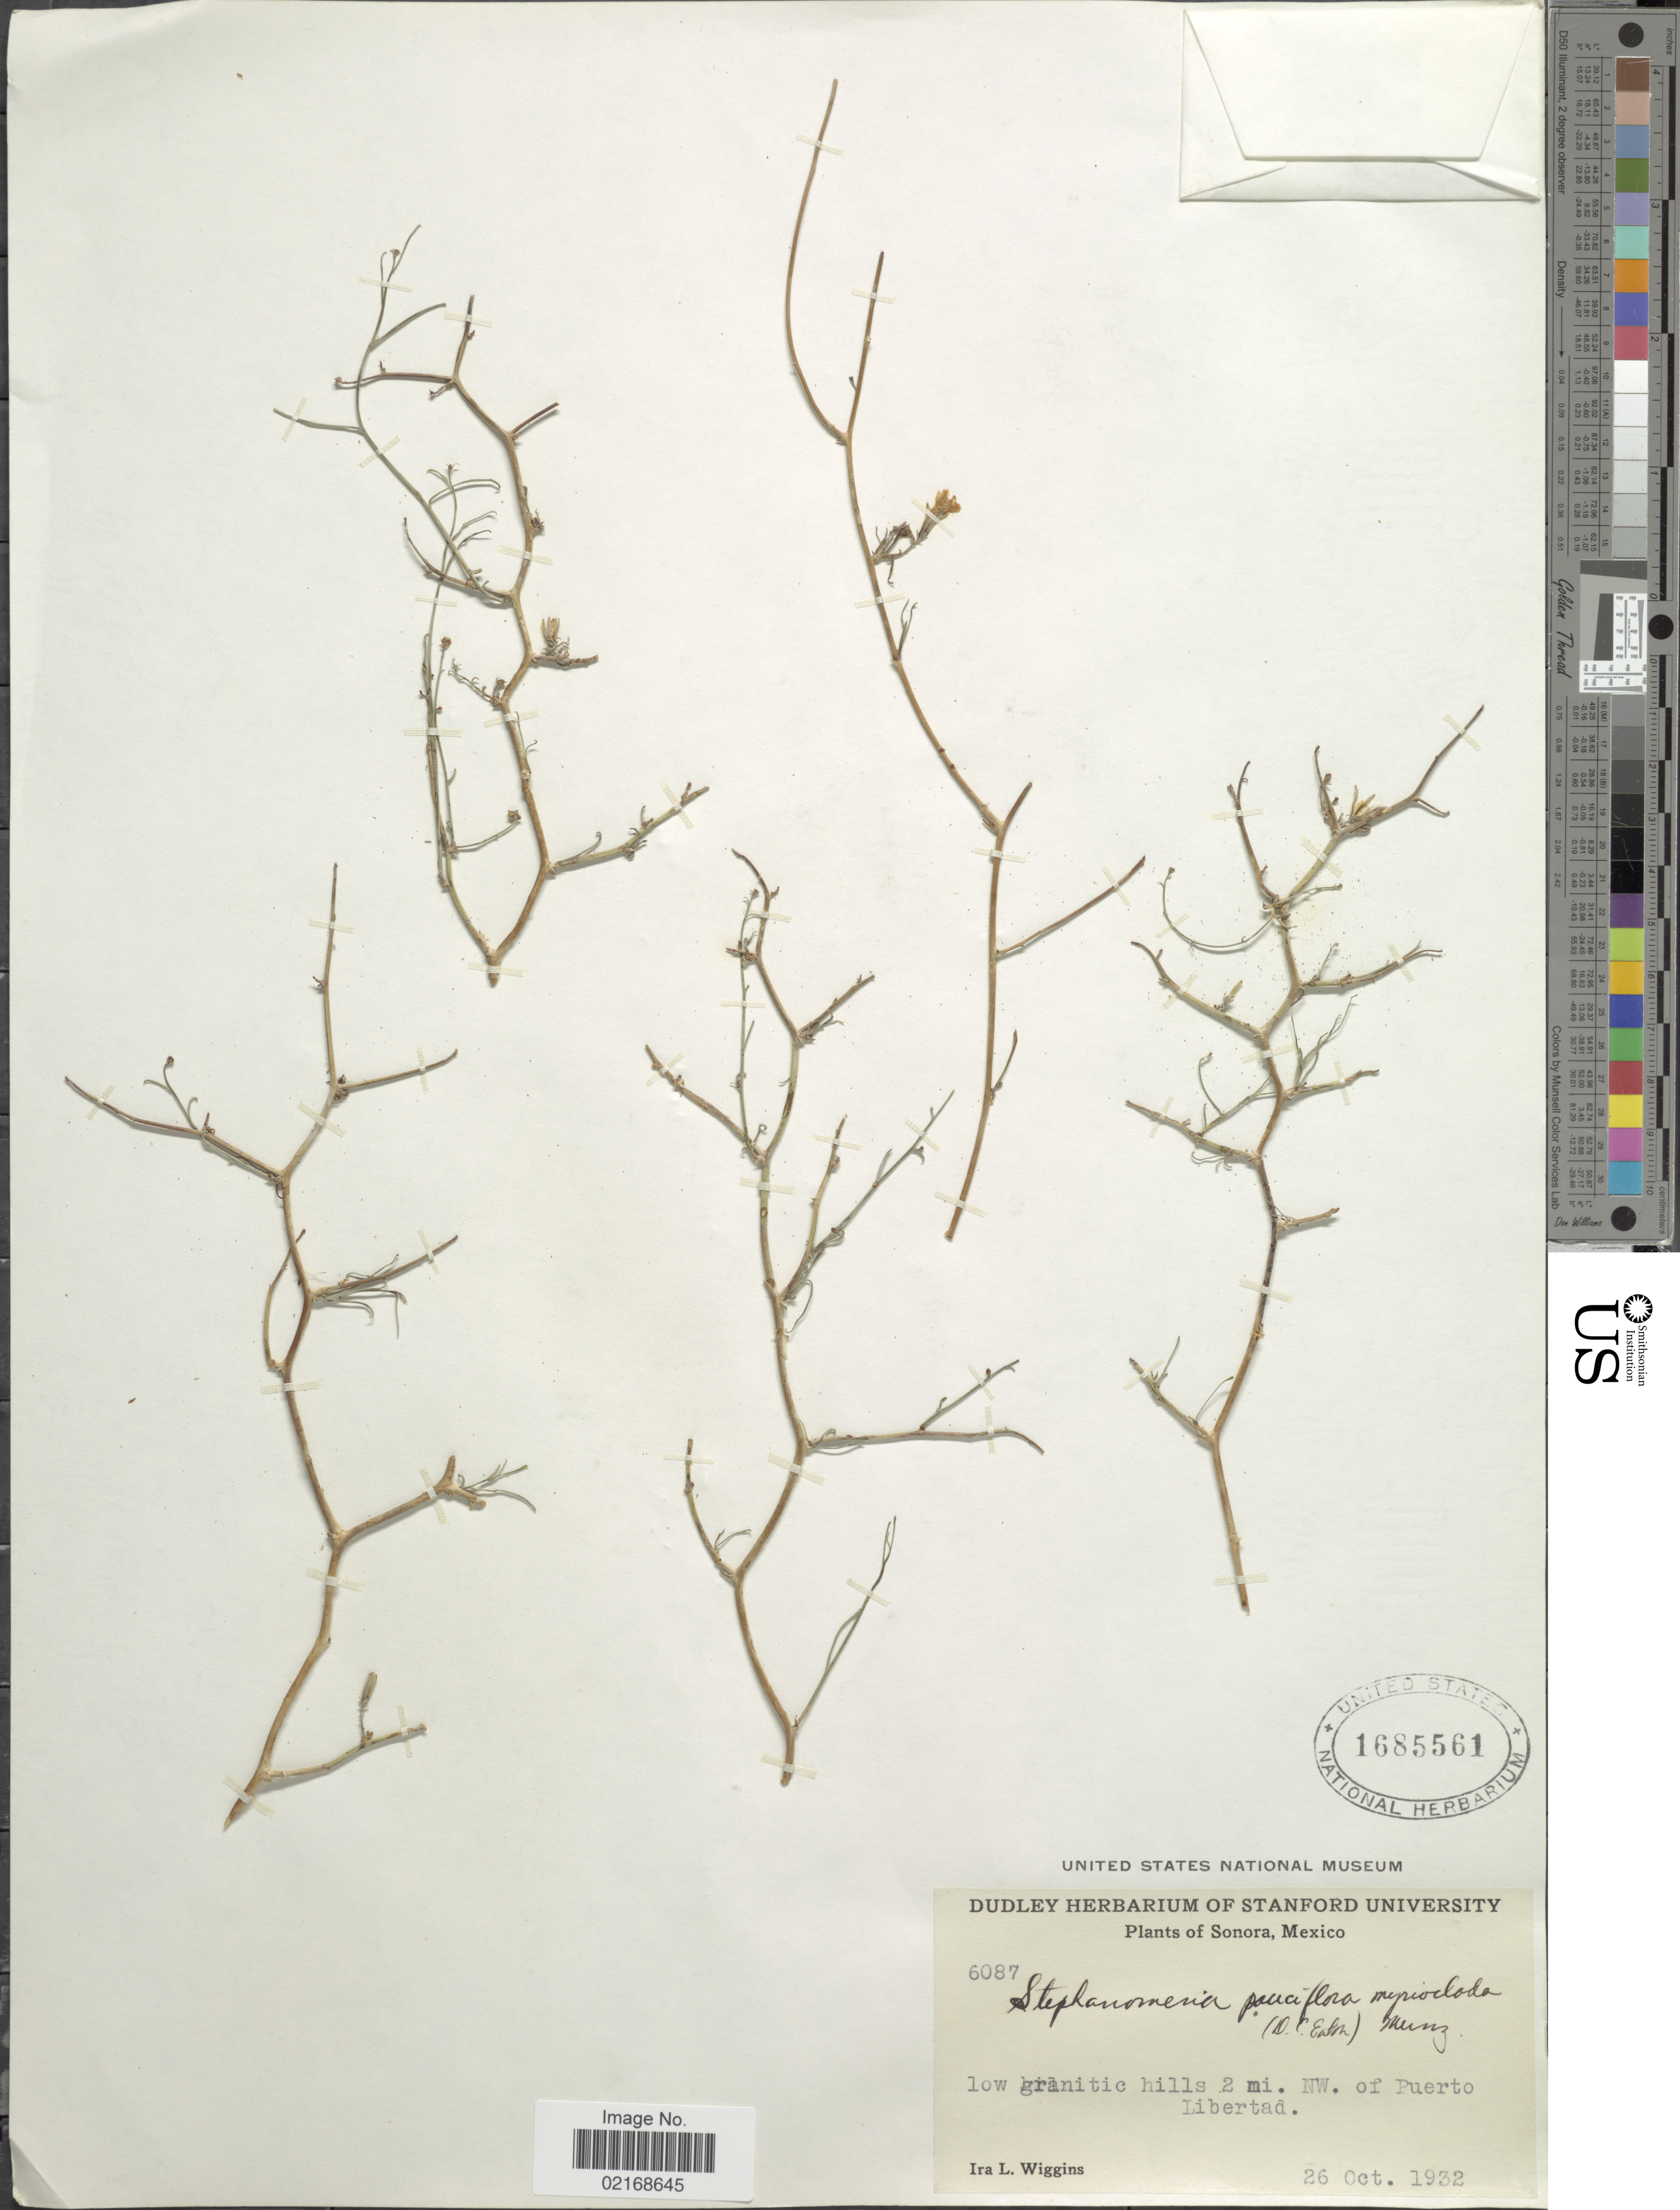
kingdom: Plantae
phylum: Tracheophyta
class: Magnoliopsida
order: Asterales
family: Asteraceae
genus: Stephanomeria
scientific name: Stephanomeria pauciflora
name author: (Torr.) A. Nelson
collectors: I. L. Wiggins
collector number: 6087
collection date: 1932-10-26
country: Mexico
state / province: Sonora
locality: Low granitic hills 2 mi. NW. of Puerto Libertad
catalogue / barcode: US 1685561